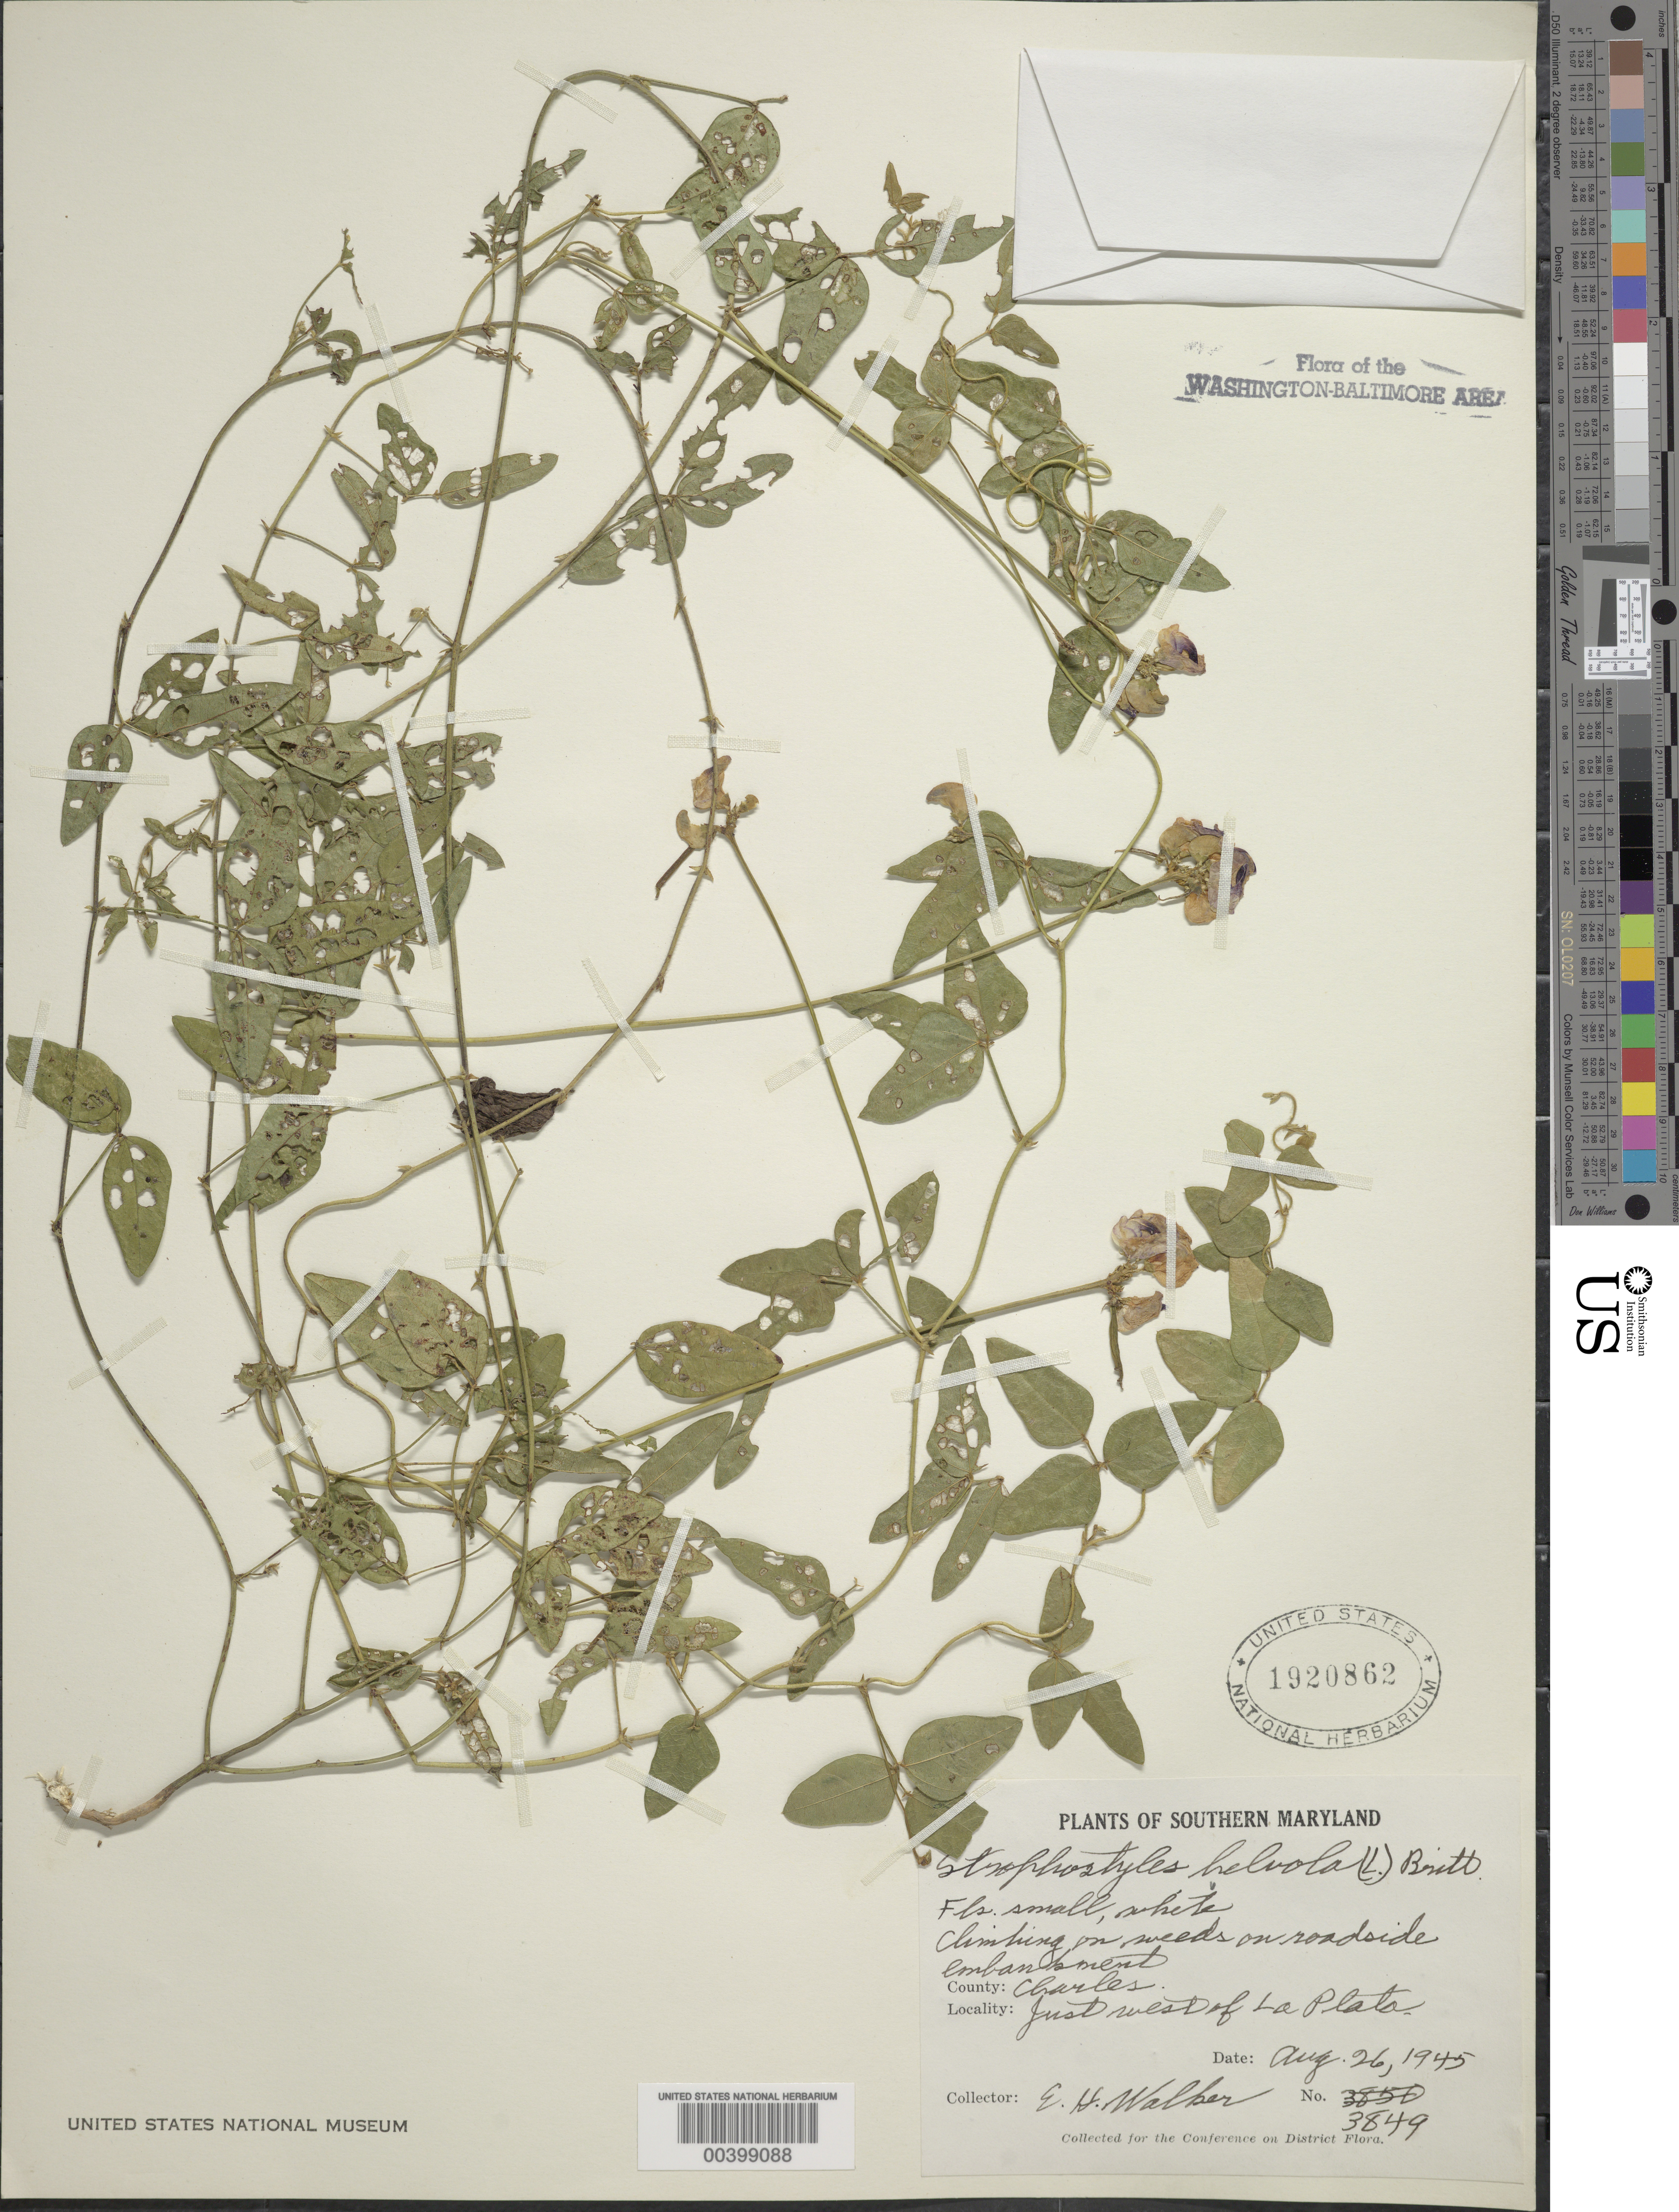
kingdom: Plantae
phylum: Tracheophyta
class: Magnoliopsida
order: Fabales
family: Fabaceae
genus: Strophostyles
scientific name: Strophostyles helvola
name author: (L.) Elliott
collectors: E. H. Walker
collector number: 3849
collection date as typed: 26 Aug 1945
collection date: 1945-08-26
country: United States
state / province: Maryland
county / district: Charles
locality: West of La Plata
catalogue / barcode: US 1920862